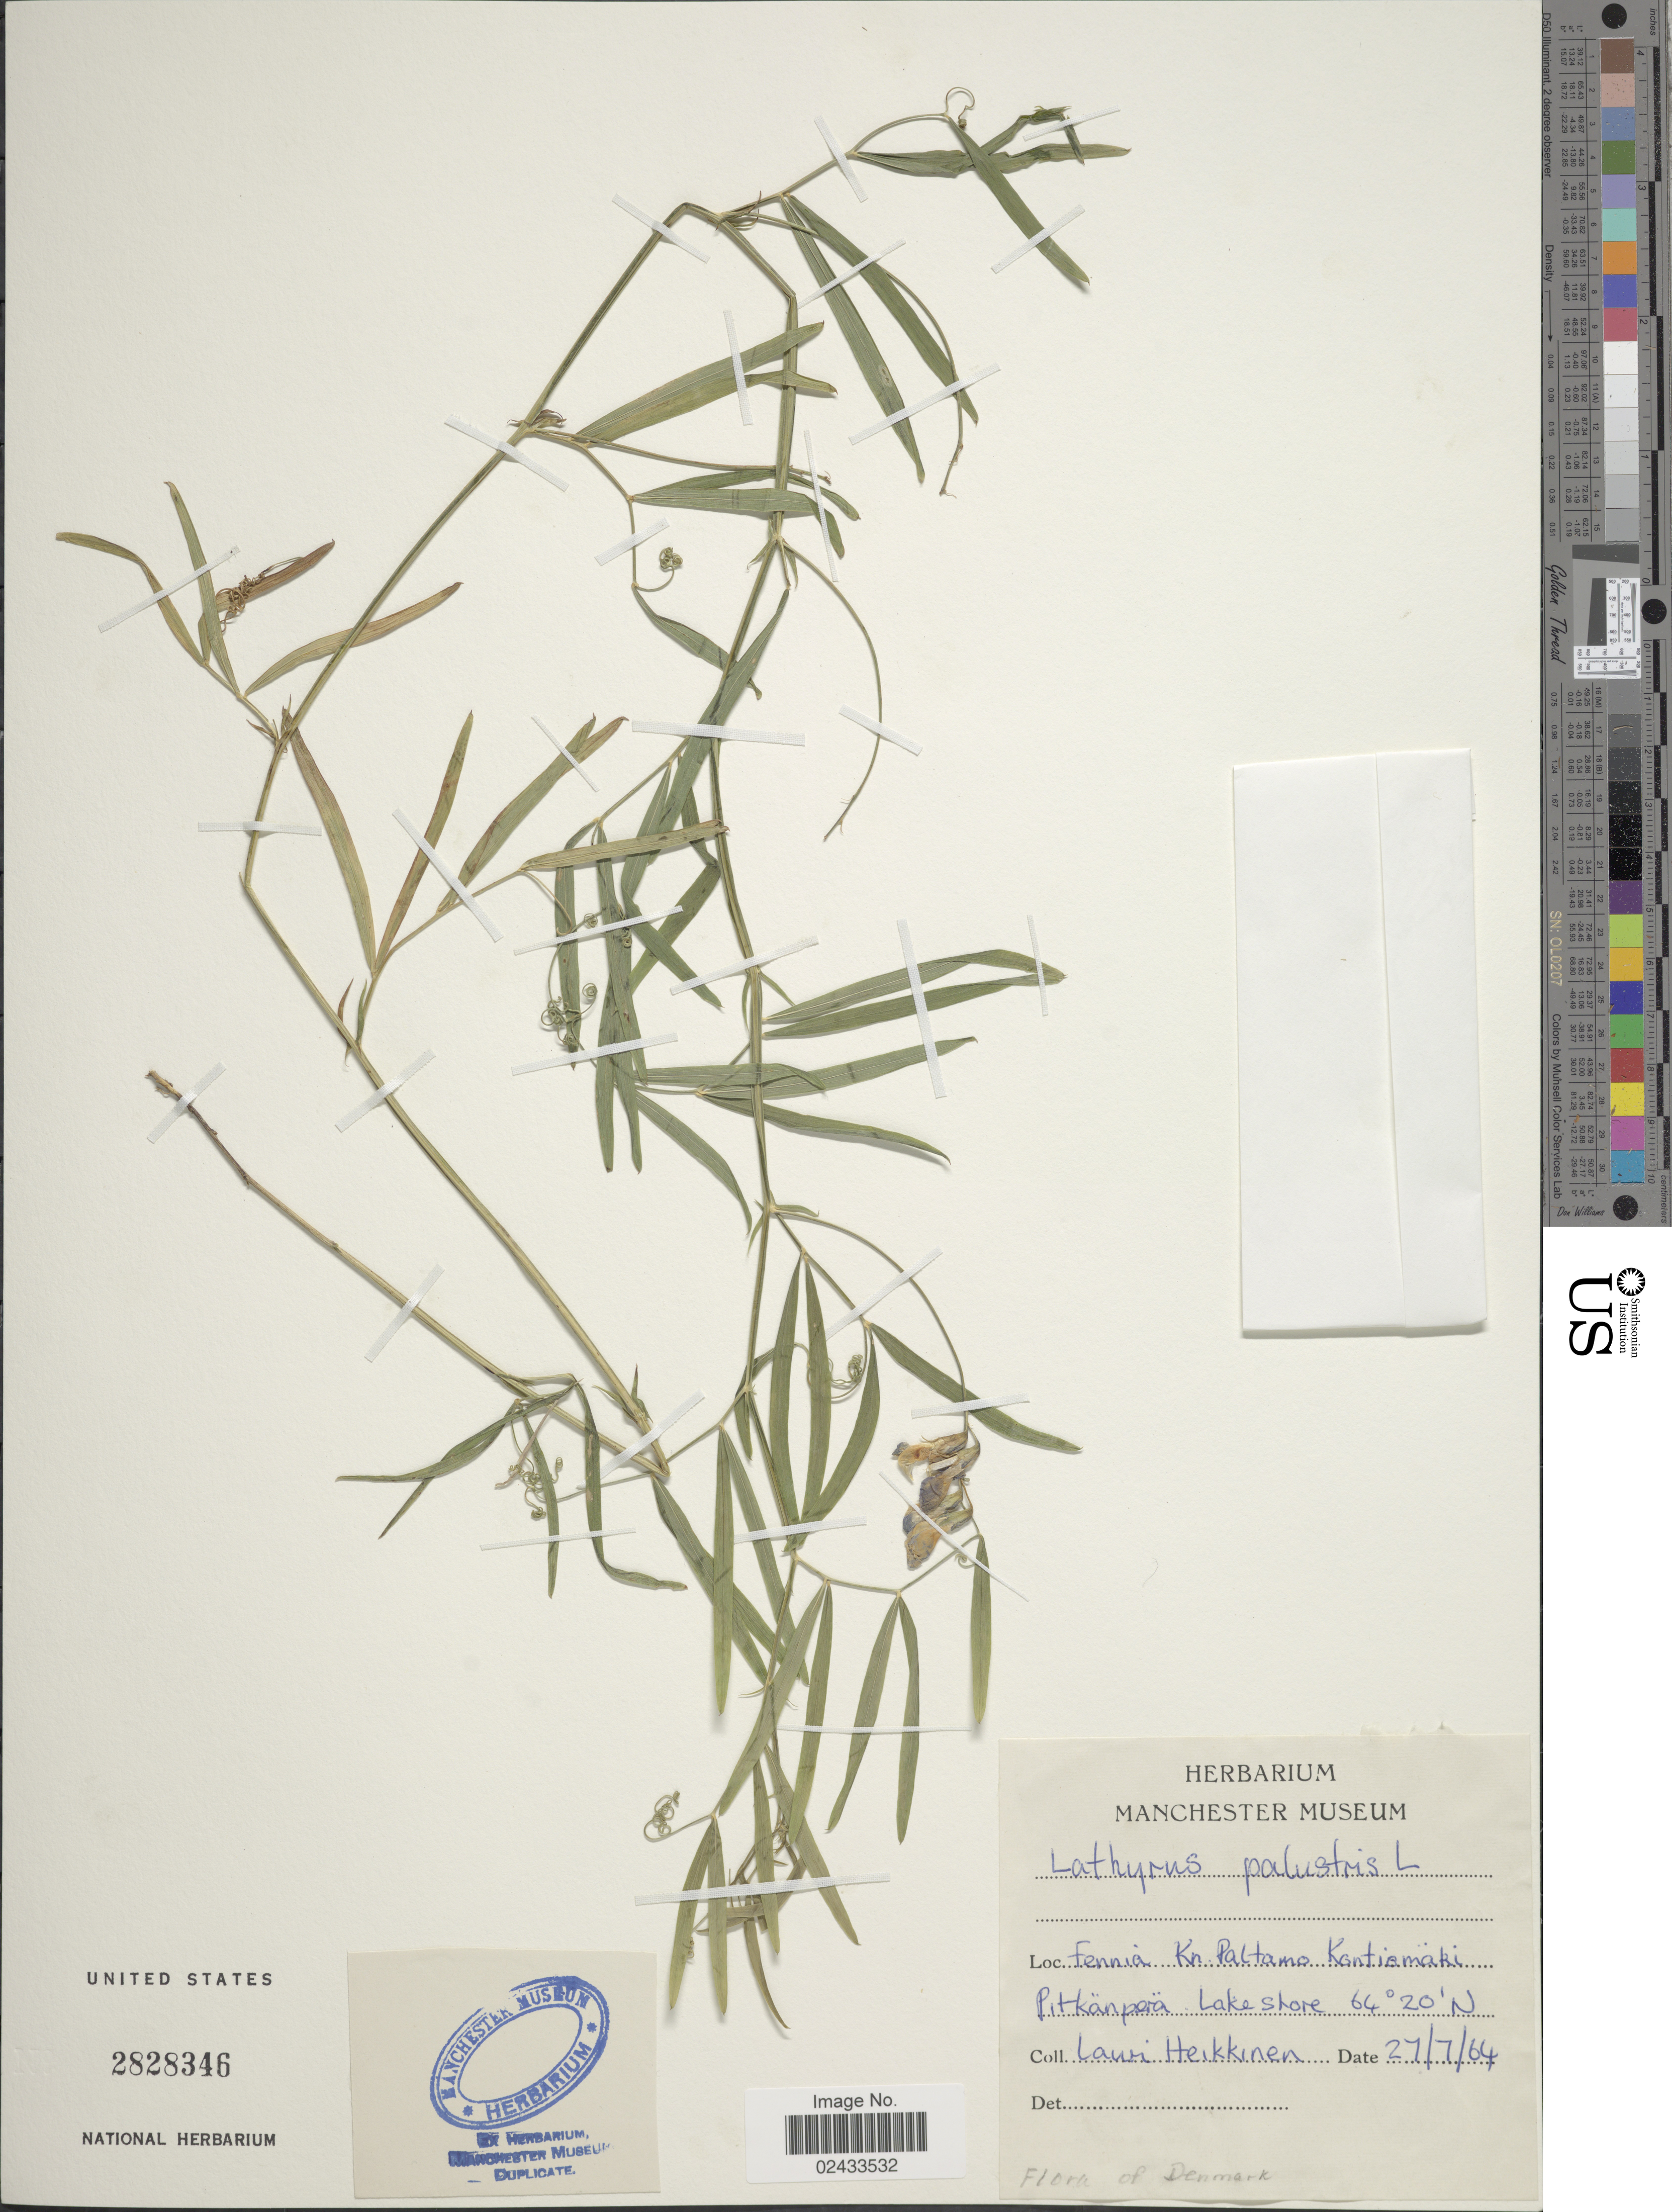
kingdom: Plantae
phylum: Tracheophyta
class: Magnoliopsida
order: Fabales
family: Fabaceae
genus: Lathyrus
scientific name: Lathyrus palustris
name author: L.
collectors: L. Heikkinen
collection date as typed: Transcribed d/m/y: 27/7/64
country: Finland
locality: Fennia Kn Paltamo Kontiemaki Pitkanpora Lakeshore.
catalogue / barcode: US 2828346